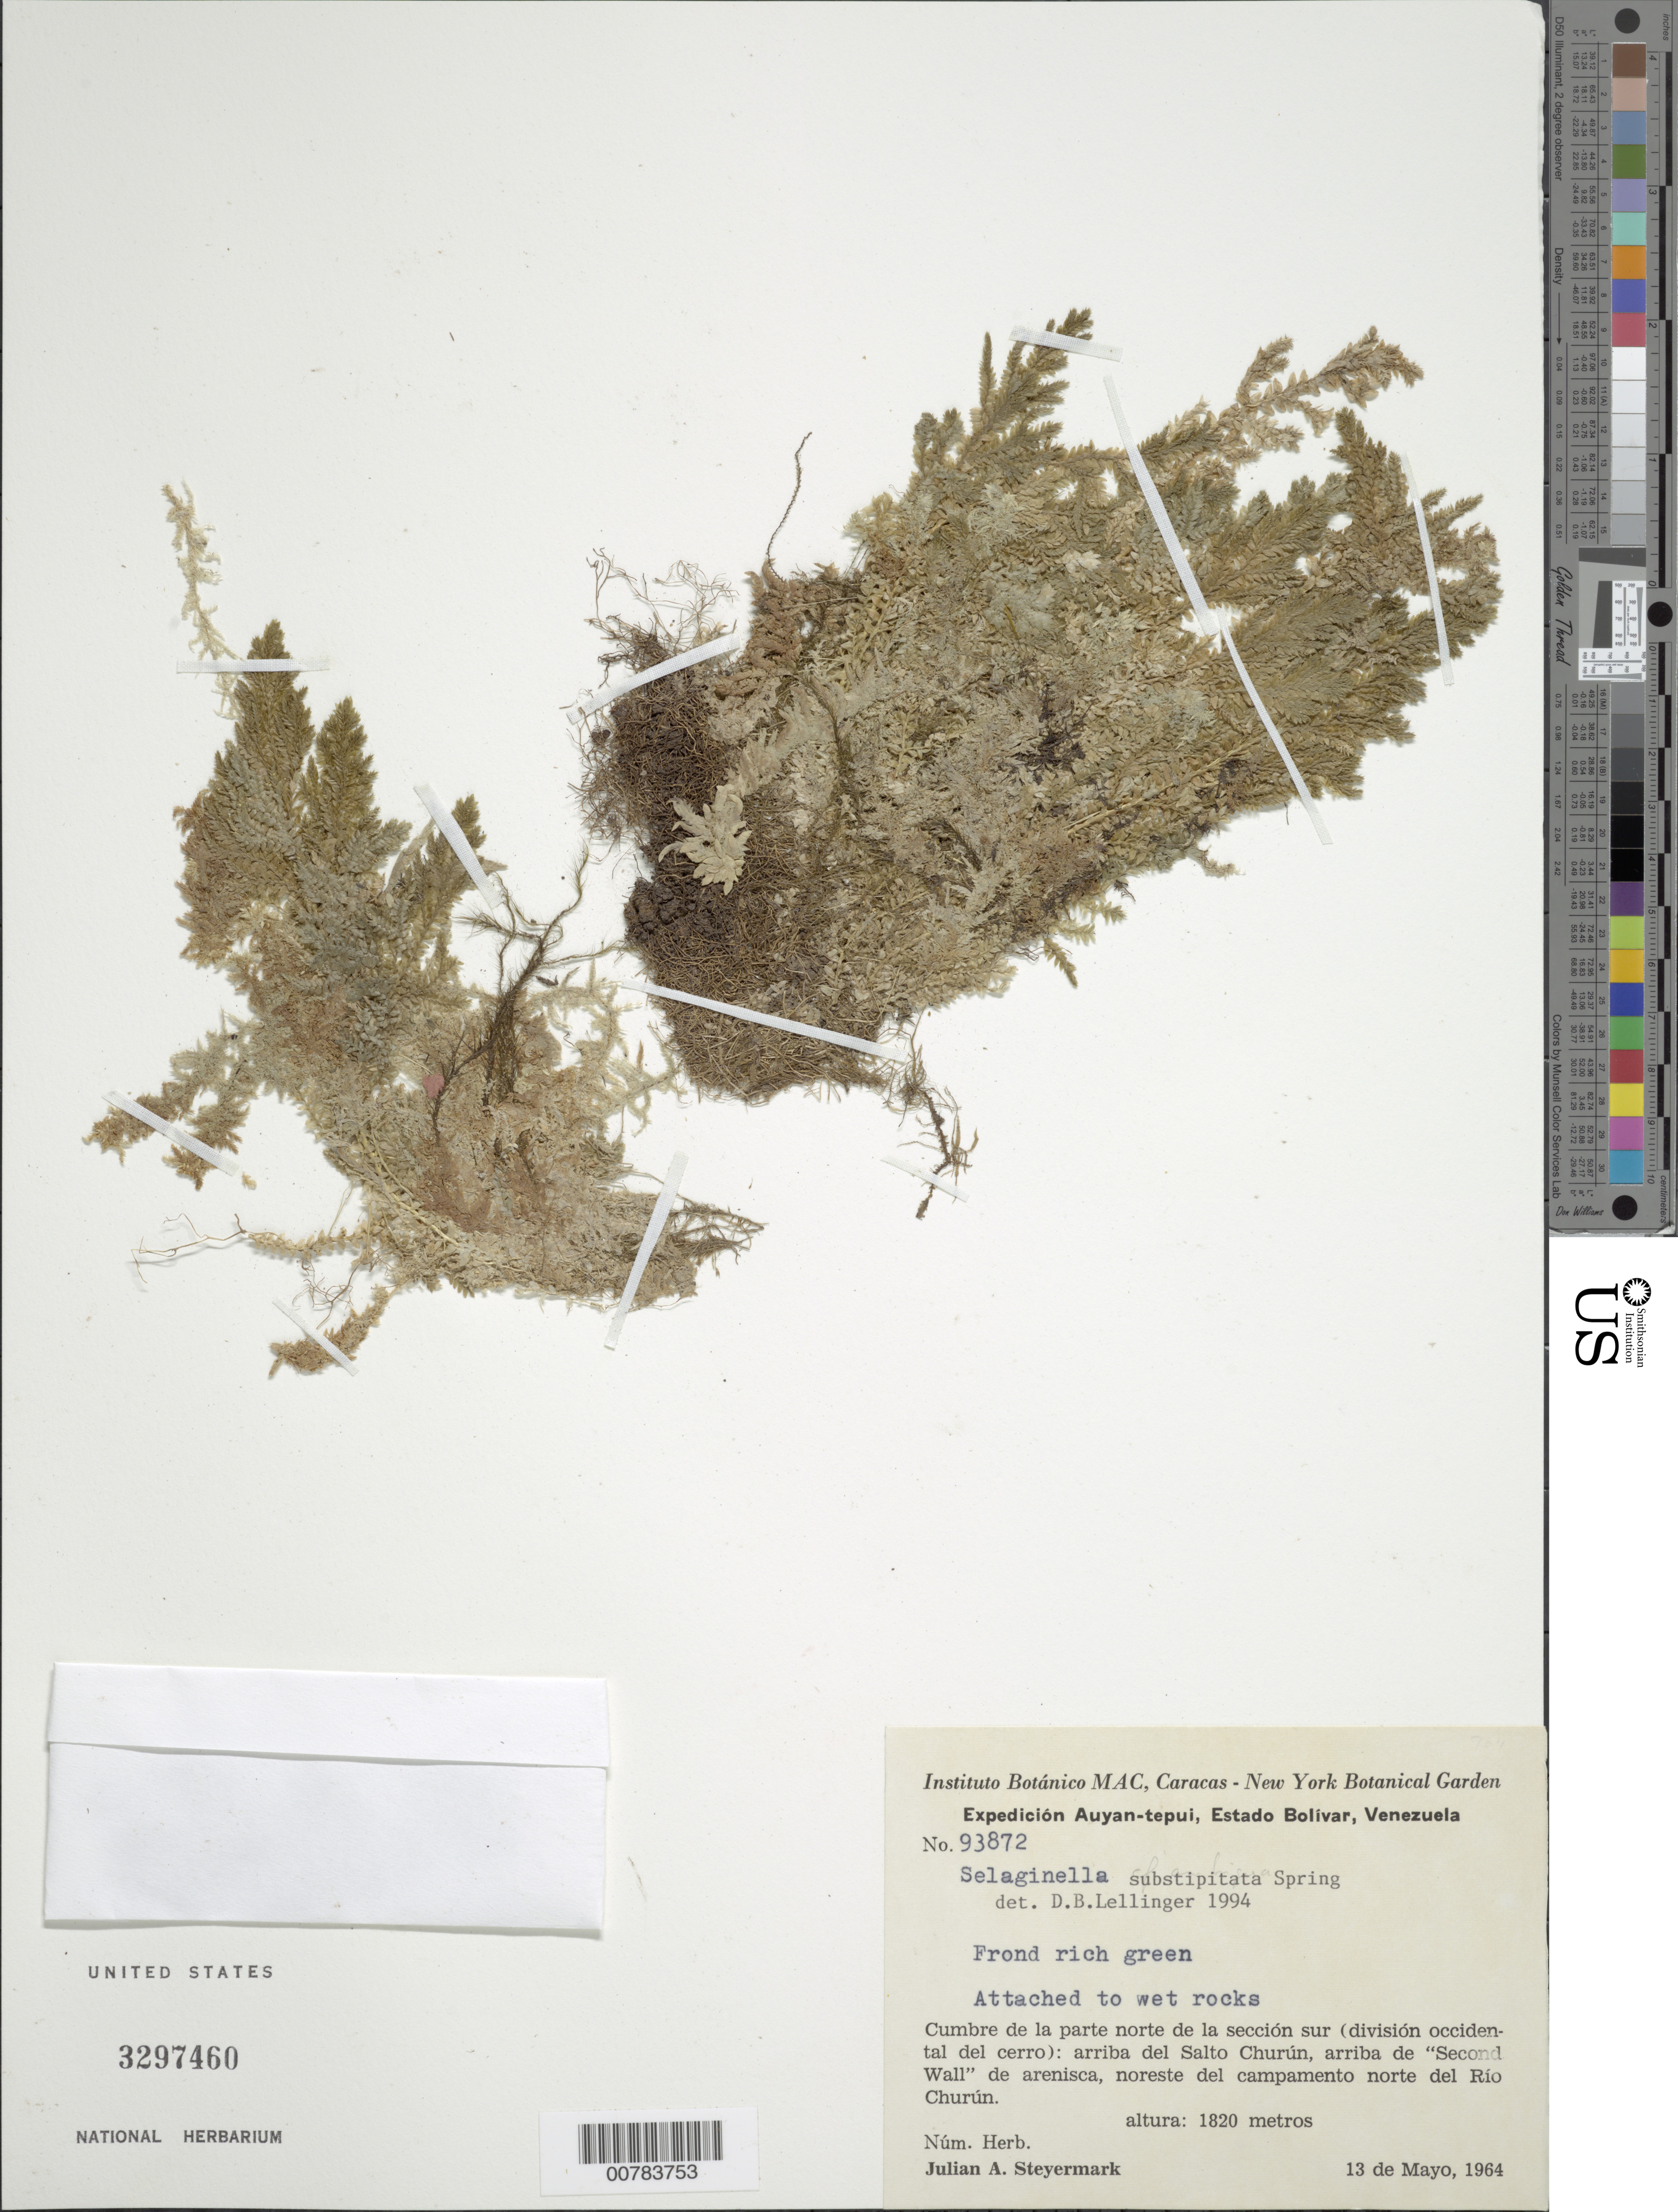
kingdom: Plantae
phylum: Tracheophyta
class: Lycopodiopsida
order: Selaginellales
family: Selaginellaceae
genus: Selaginella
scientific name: Selaginella substipitata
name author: Spring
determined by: Lellinger, David B., (BOT), Smithsonian Institution - National Museum of Natural History (UNITED STATES)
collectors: J. Steyermark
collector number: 93872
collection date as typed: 13-May-64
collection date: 1964-05-13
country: Venezuela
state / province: Bolívar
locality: Auyan-tepuí, cumbre de la parte norte de la seccion sur (division occidental); Salto Churón, arriba de "Second Wall", NE del campamento N del Río Churún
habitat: Arenisca, attached to wet rocks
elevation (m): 1820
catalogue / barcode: US 3297460